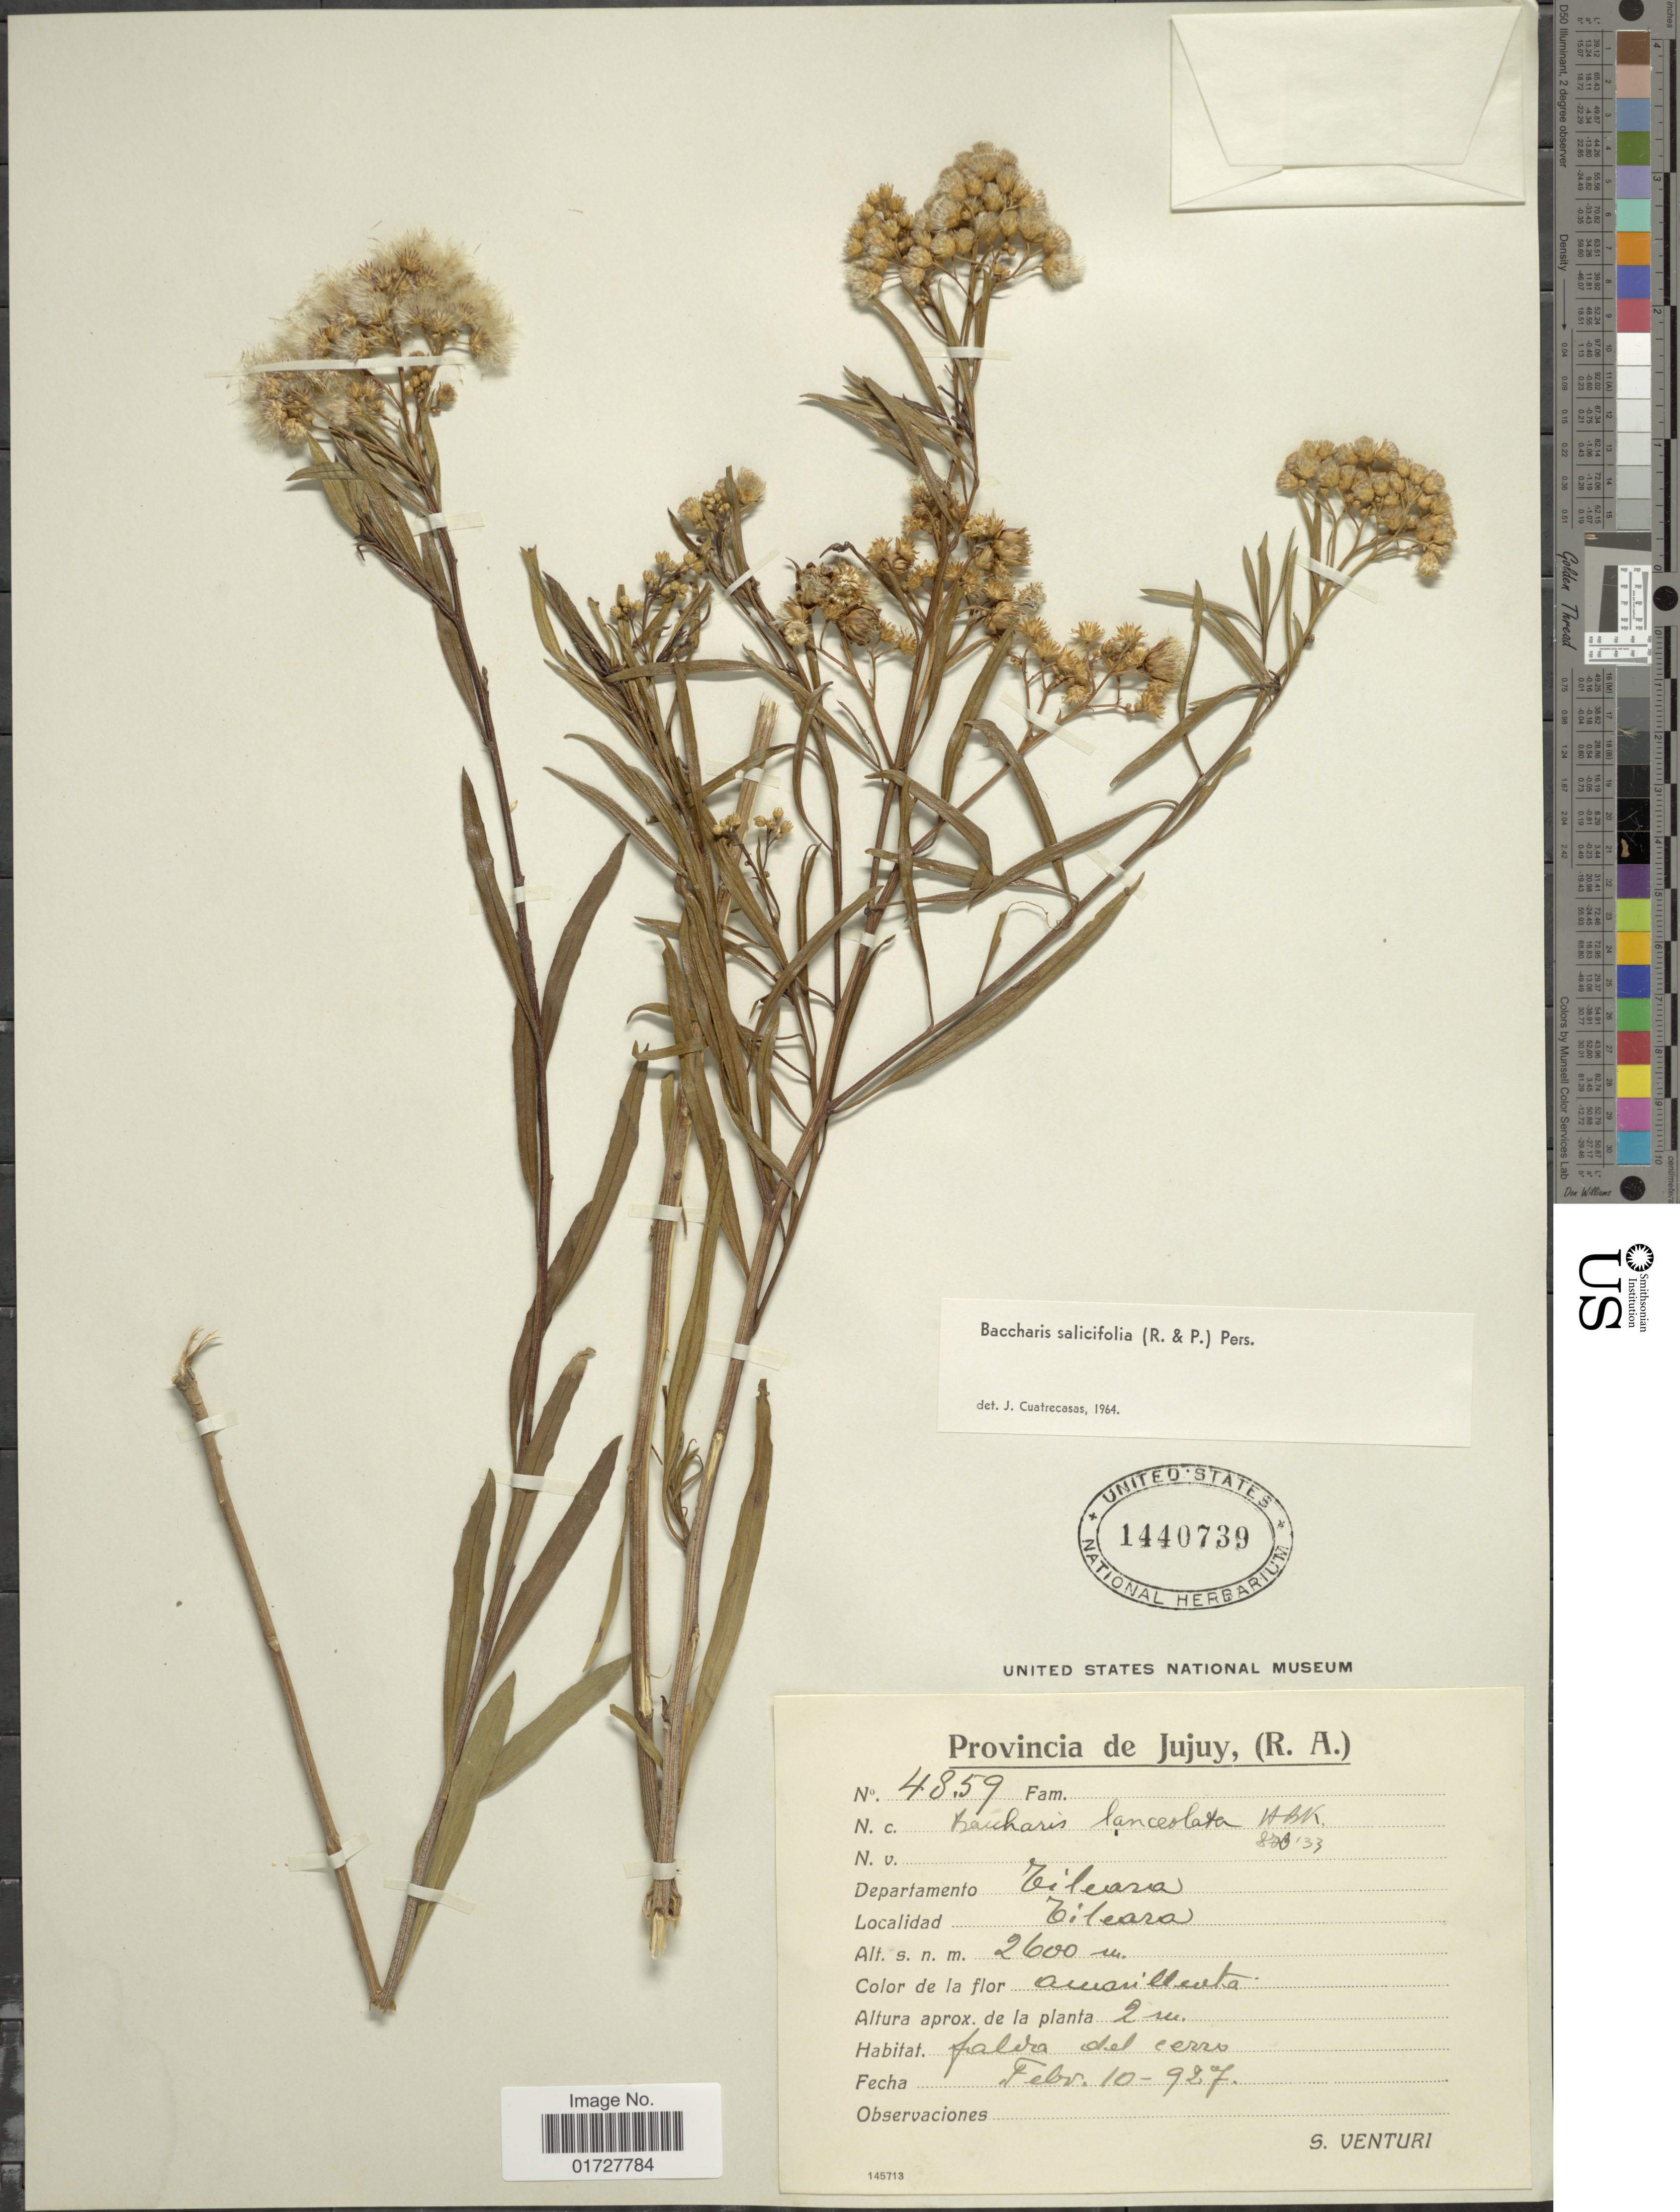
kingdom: Plantae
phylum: Tracheophyta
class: Magnoliopsida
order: Asterales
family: Asteraceae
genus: Baccharis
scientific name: Baccharis salicifolia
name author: (Ruiz & Pav.) Pers.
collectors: S. Venturi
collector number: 4859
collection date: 1927-02-10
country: Argentina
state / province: Jujuy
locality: Departamento Tilcara, Tilcara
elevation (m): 2600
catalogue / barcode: US 1440739